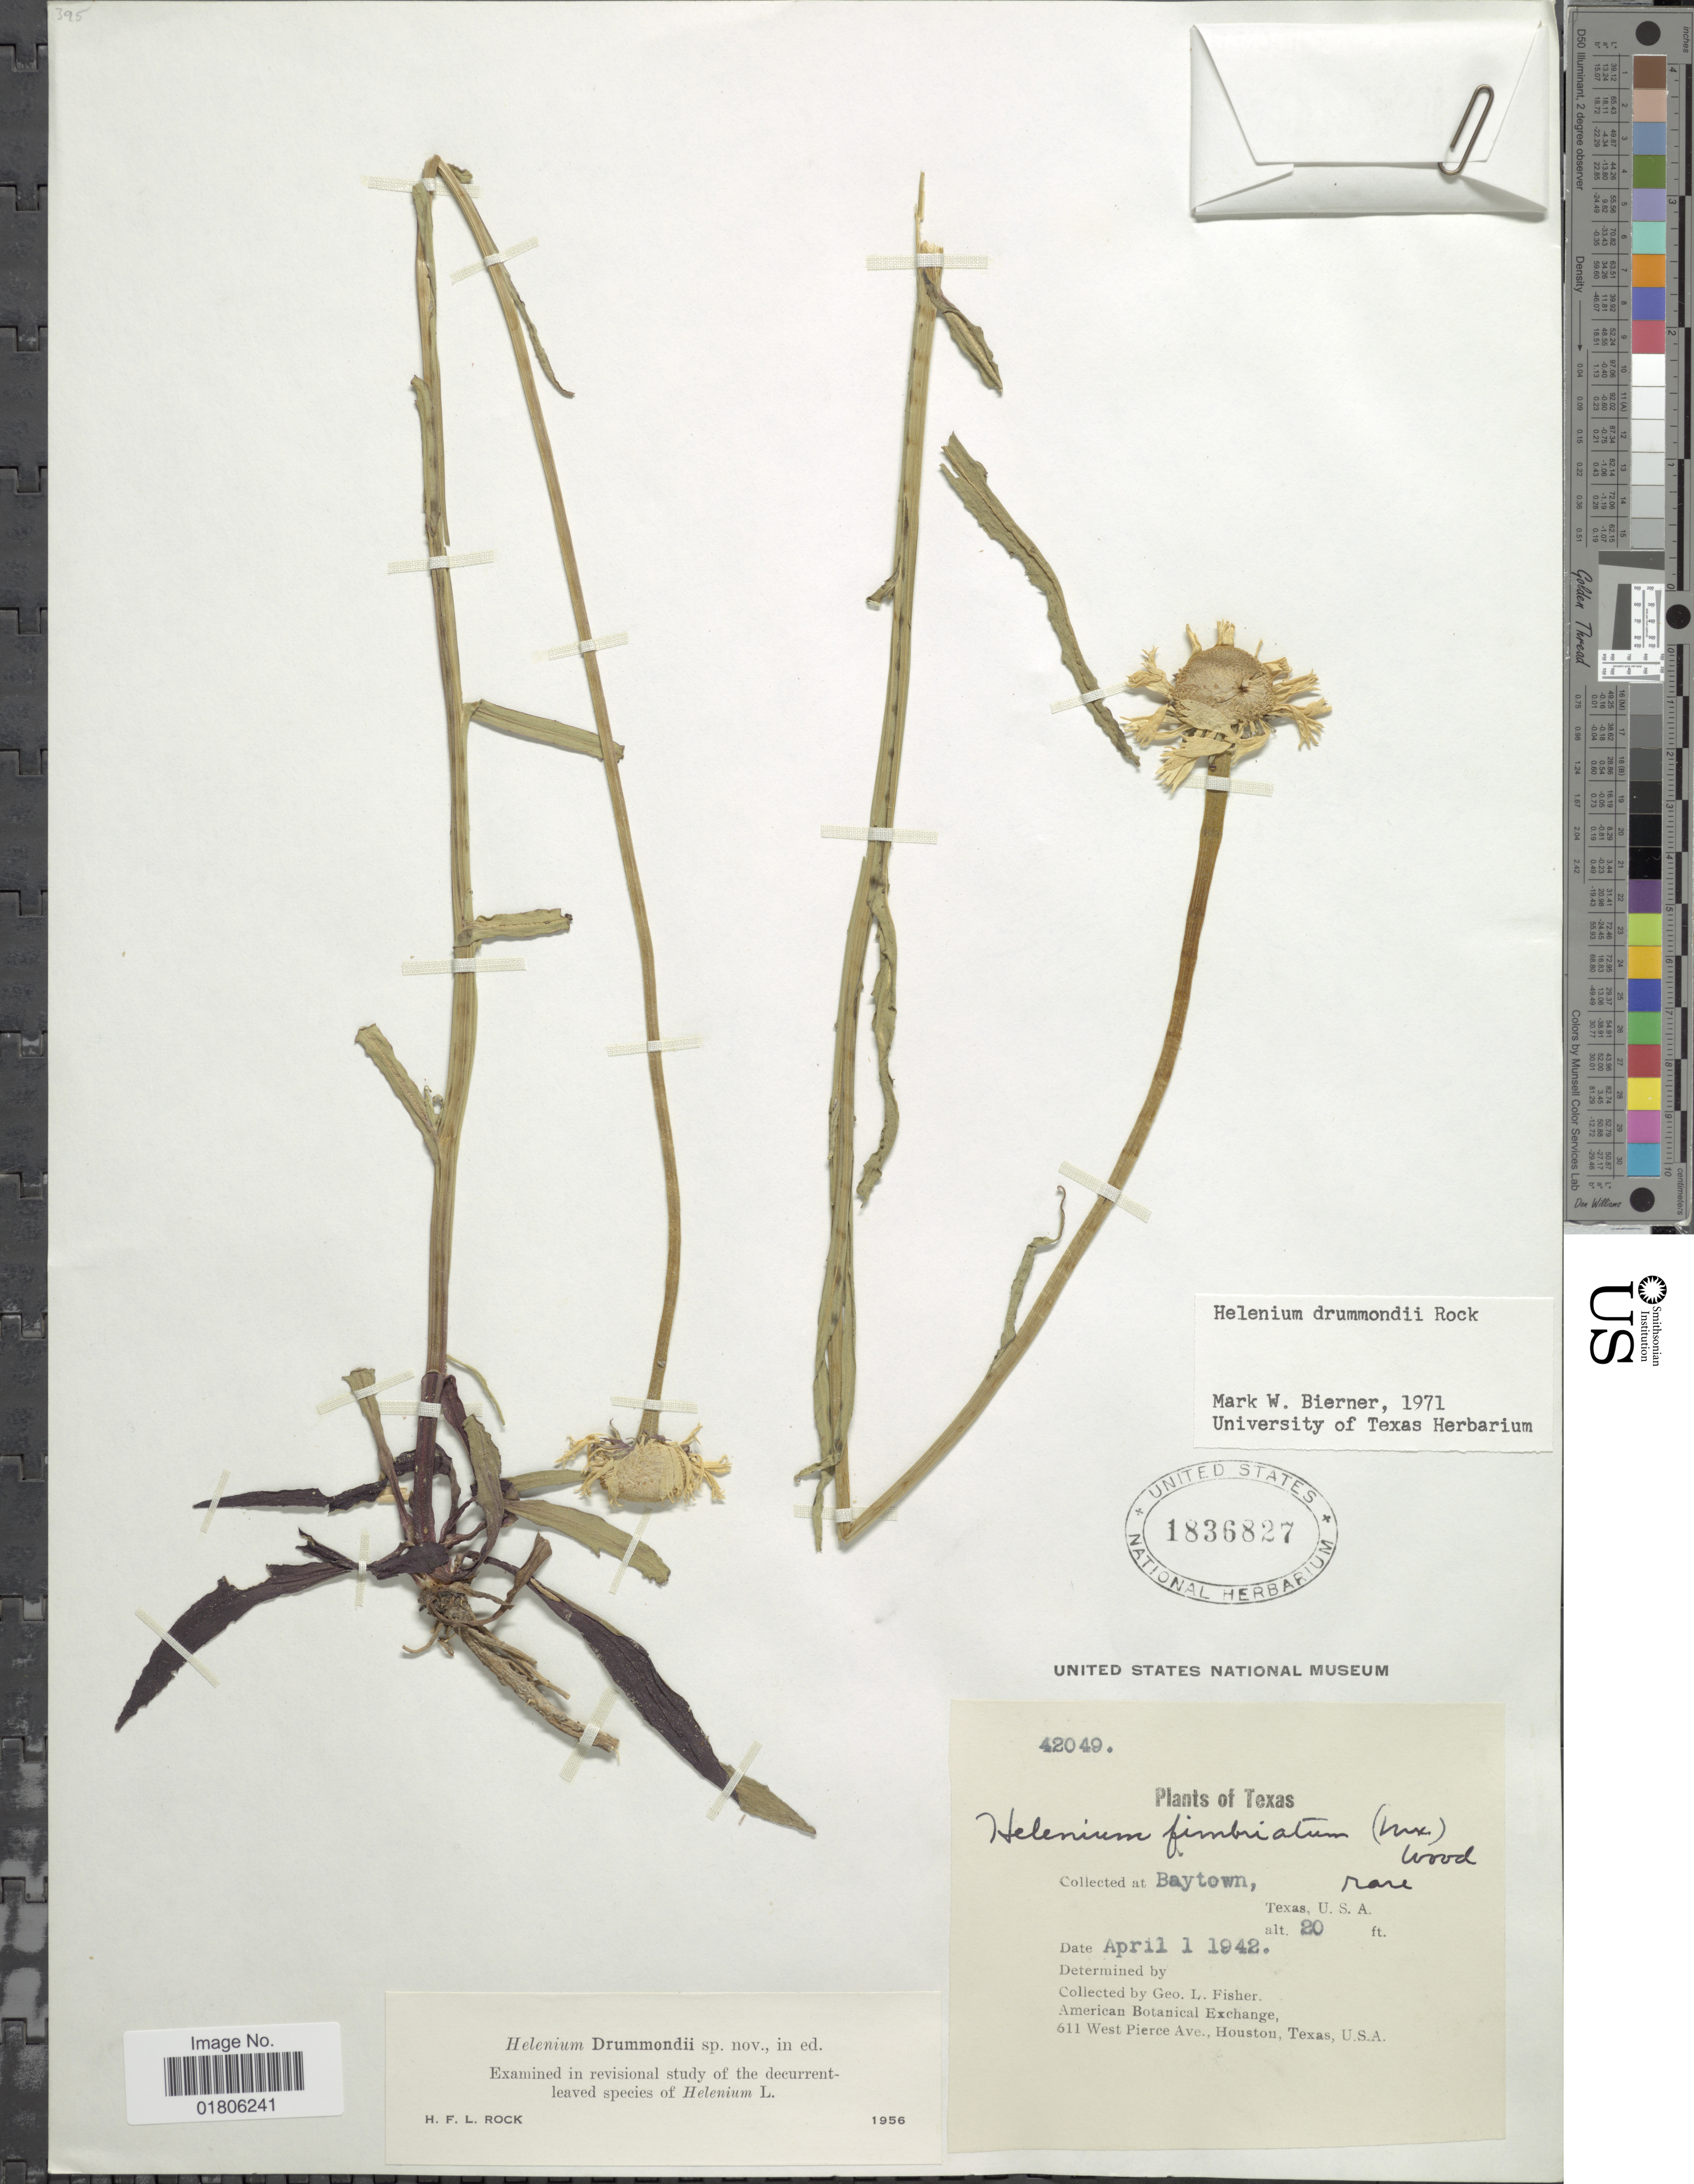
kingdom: Plantae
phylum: Tracheophyta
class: Magnoliopsida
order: Asterales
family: Asteraceae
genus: Helenium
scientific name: Helenium drummondii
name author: H. Rock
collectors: G. L. Fisher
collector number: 42049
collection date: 1942-04-01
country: United States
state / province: Texas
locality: Baytown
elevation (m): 6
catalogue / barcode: US 1836827